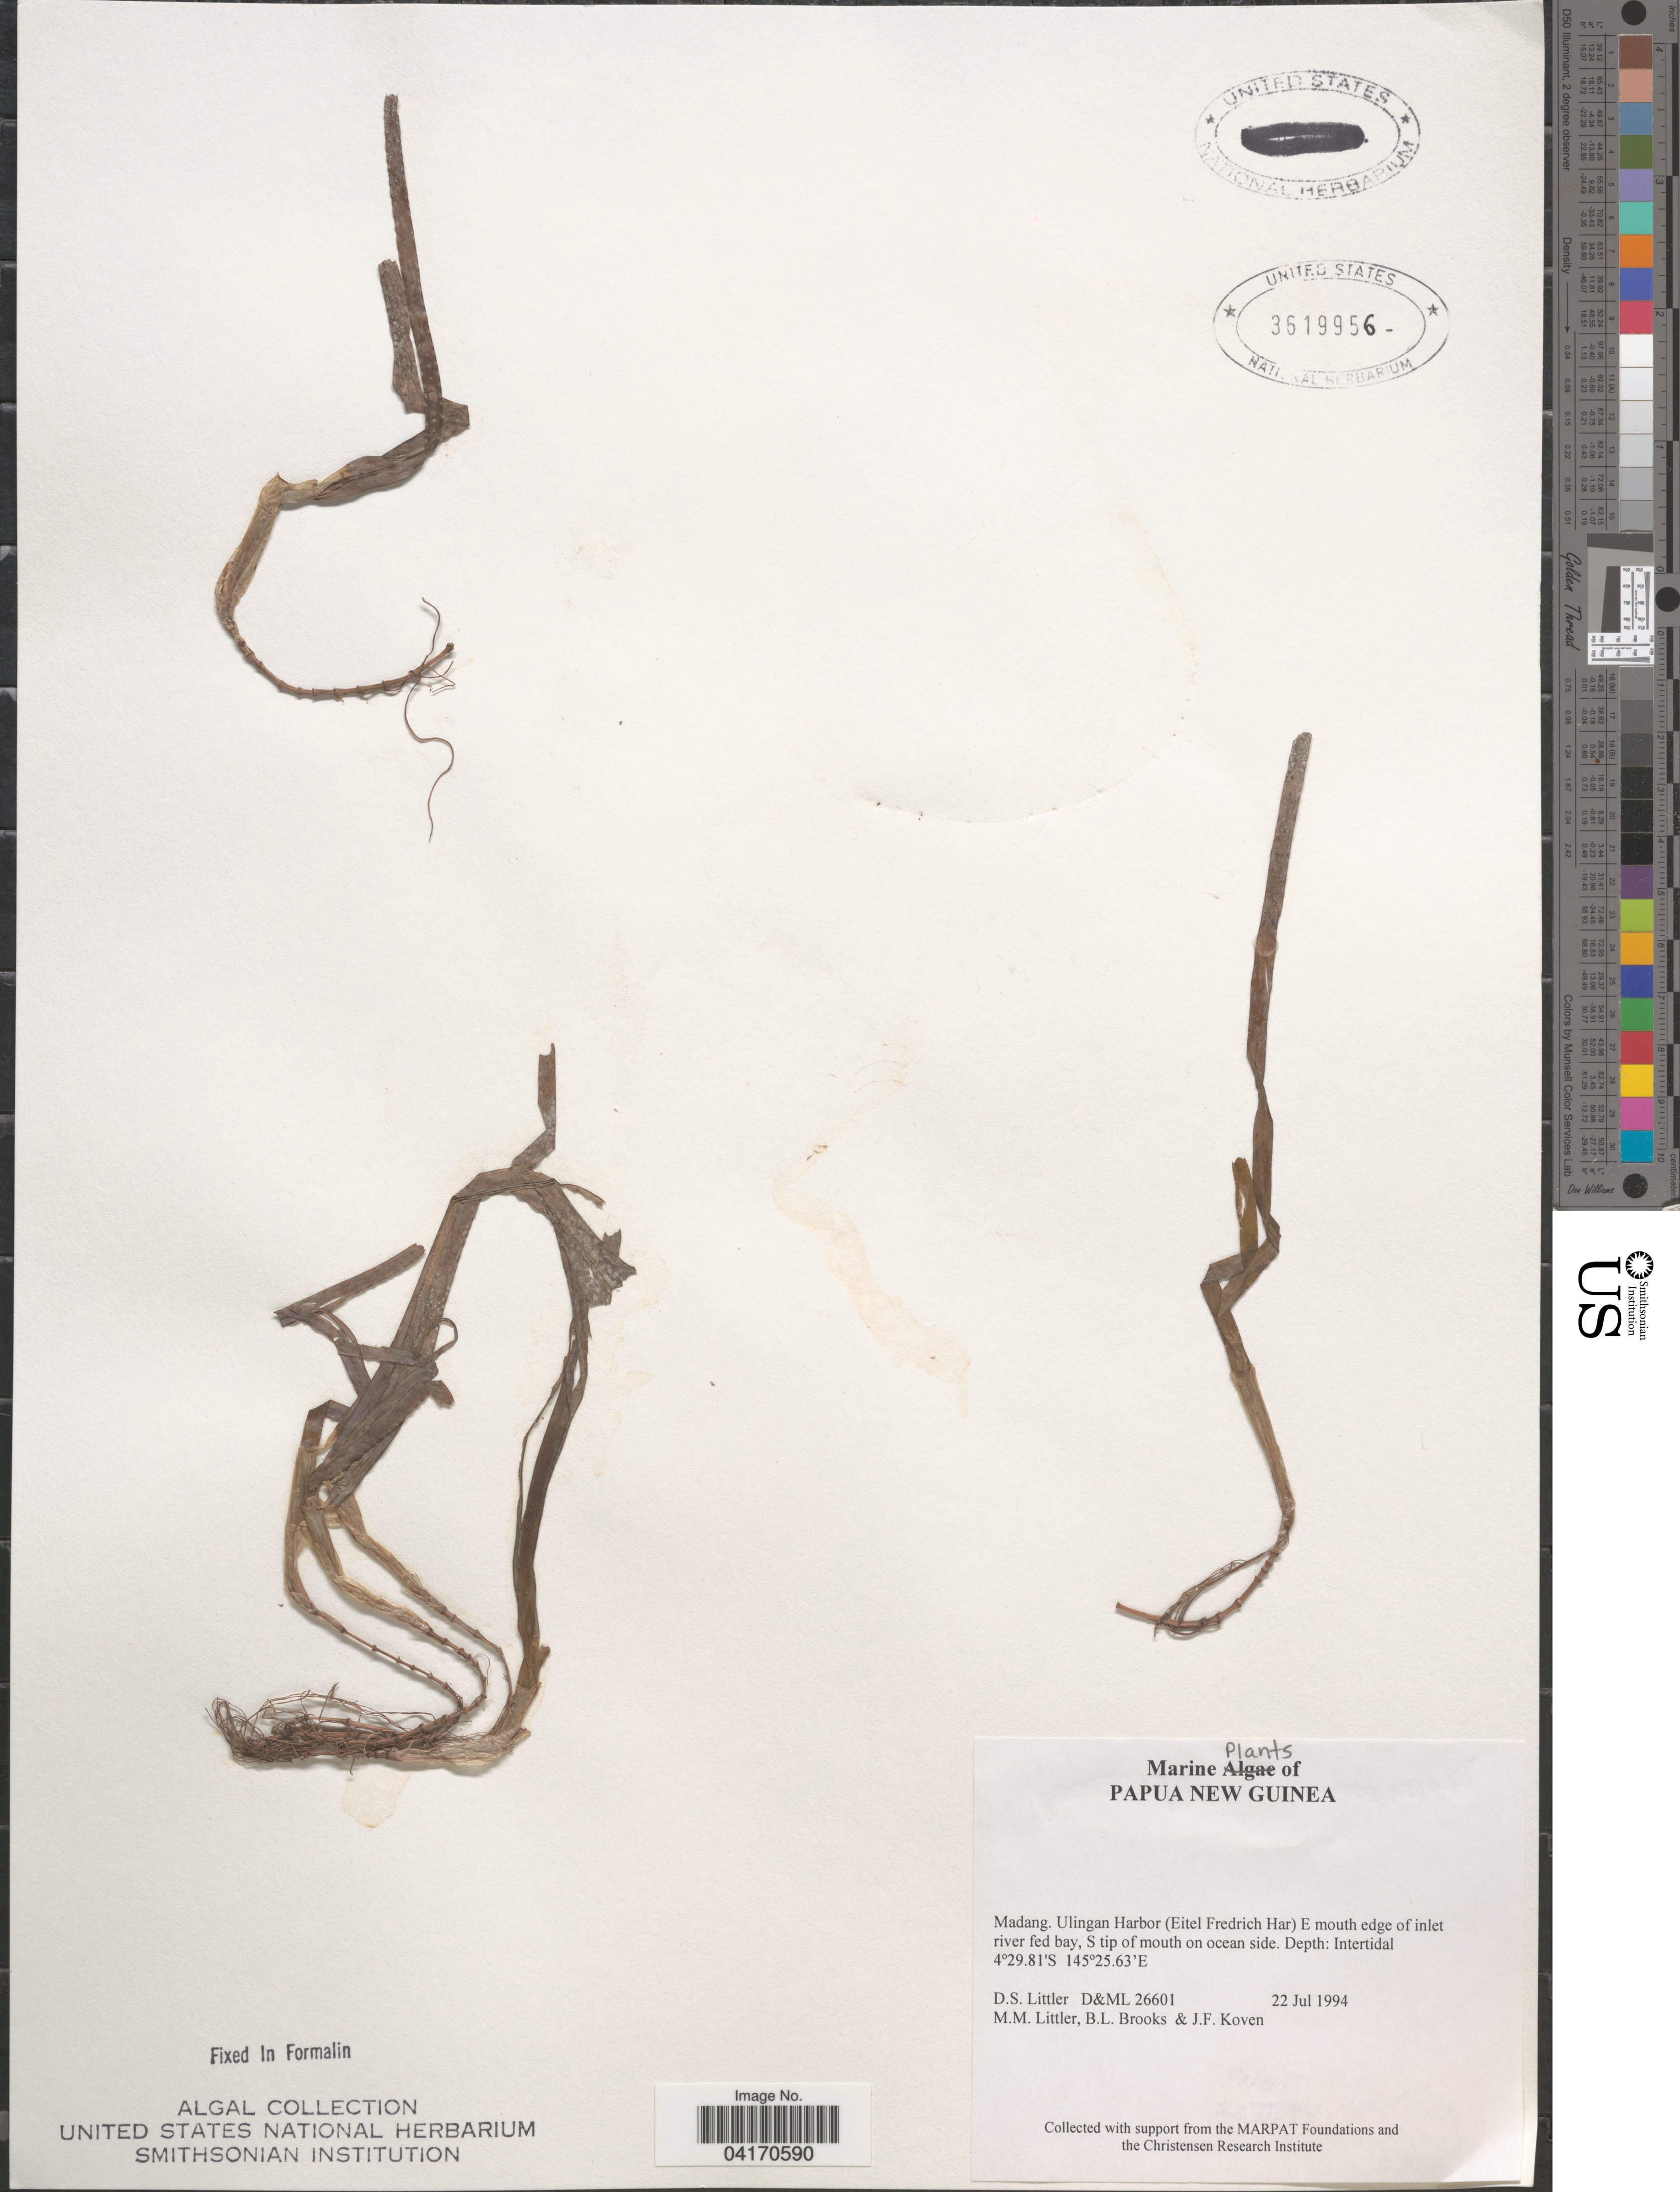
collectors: D. S. Littler, B. Brooks & J. Koven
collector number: D&ML26601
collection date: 1994-07-22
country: Papua New Guinea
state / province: Madang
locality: Ulingan Harbor (Eitel Fredrich Har) E mouth edge of inlet river fed bay, S tip of mouth on ocean side.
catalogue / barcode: US 3619956